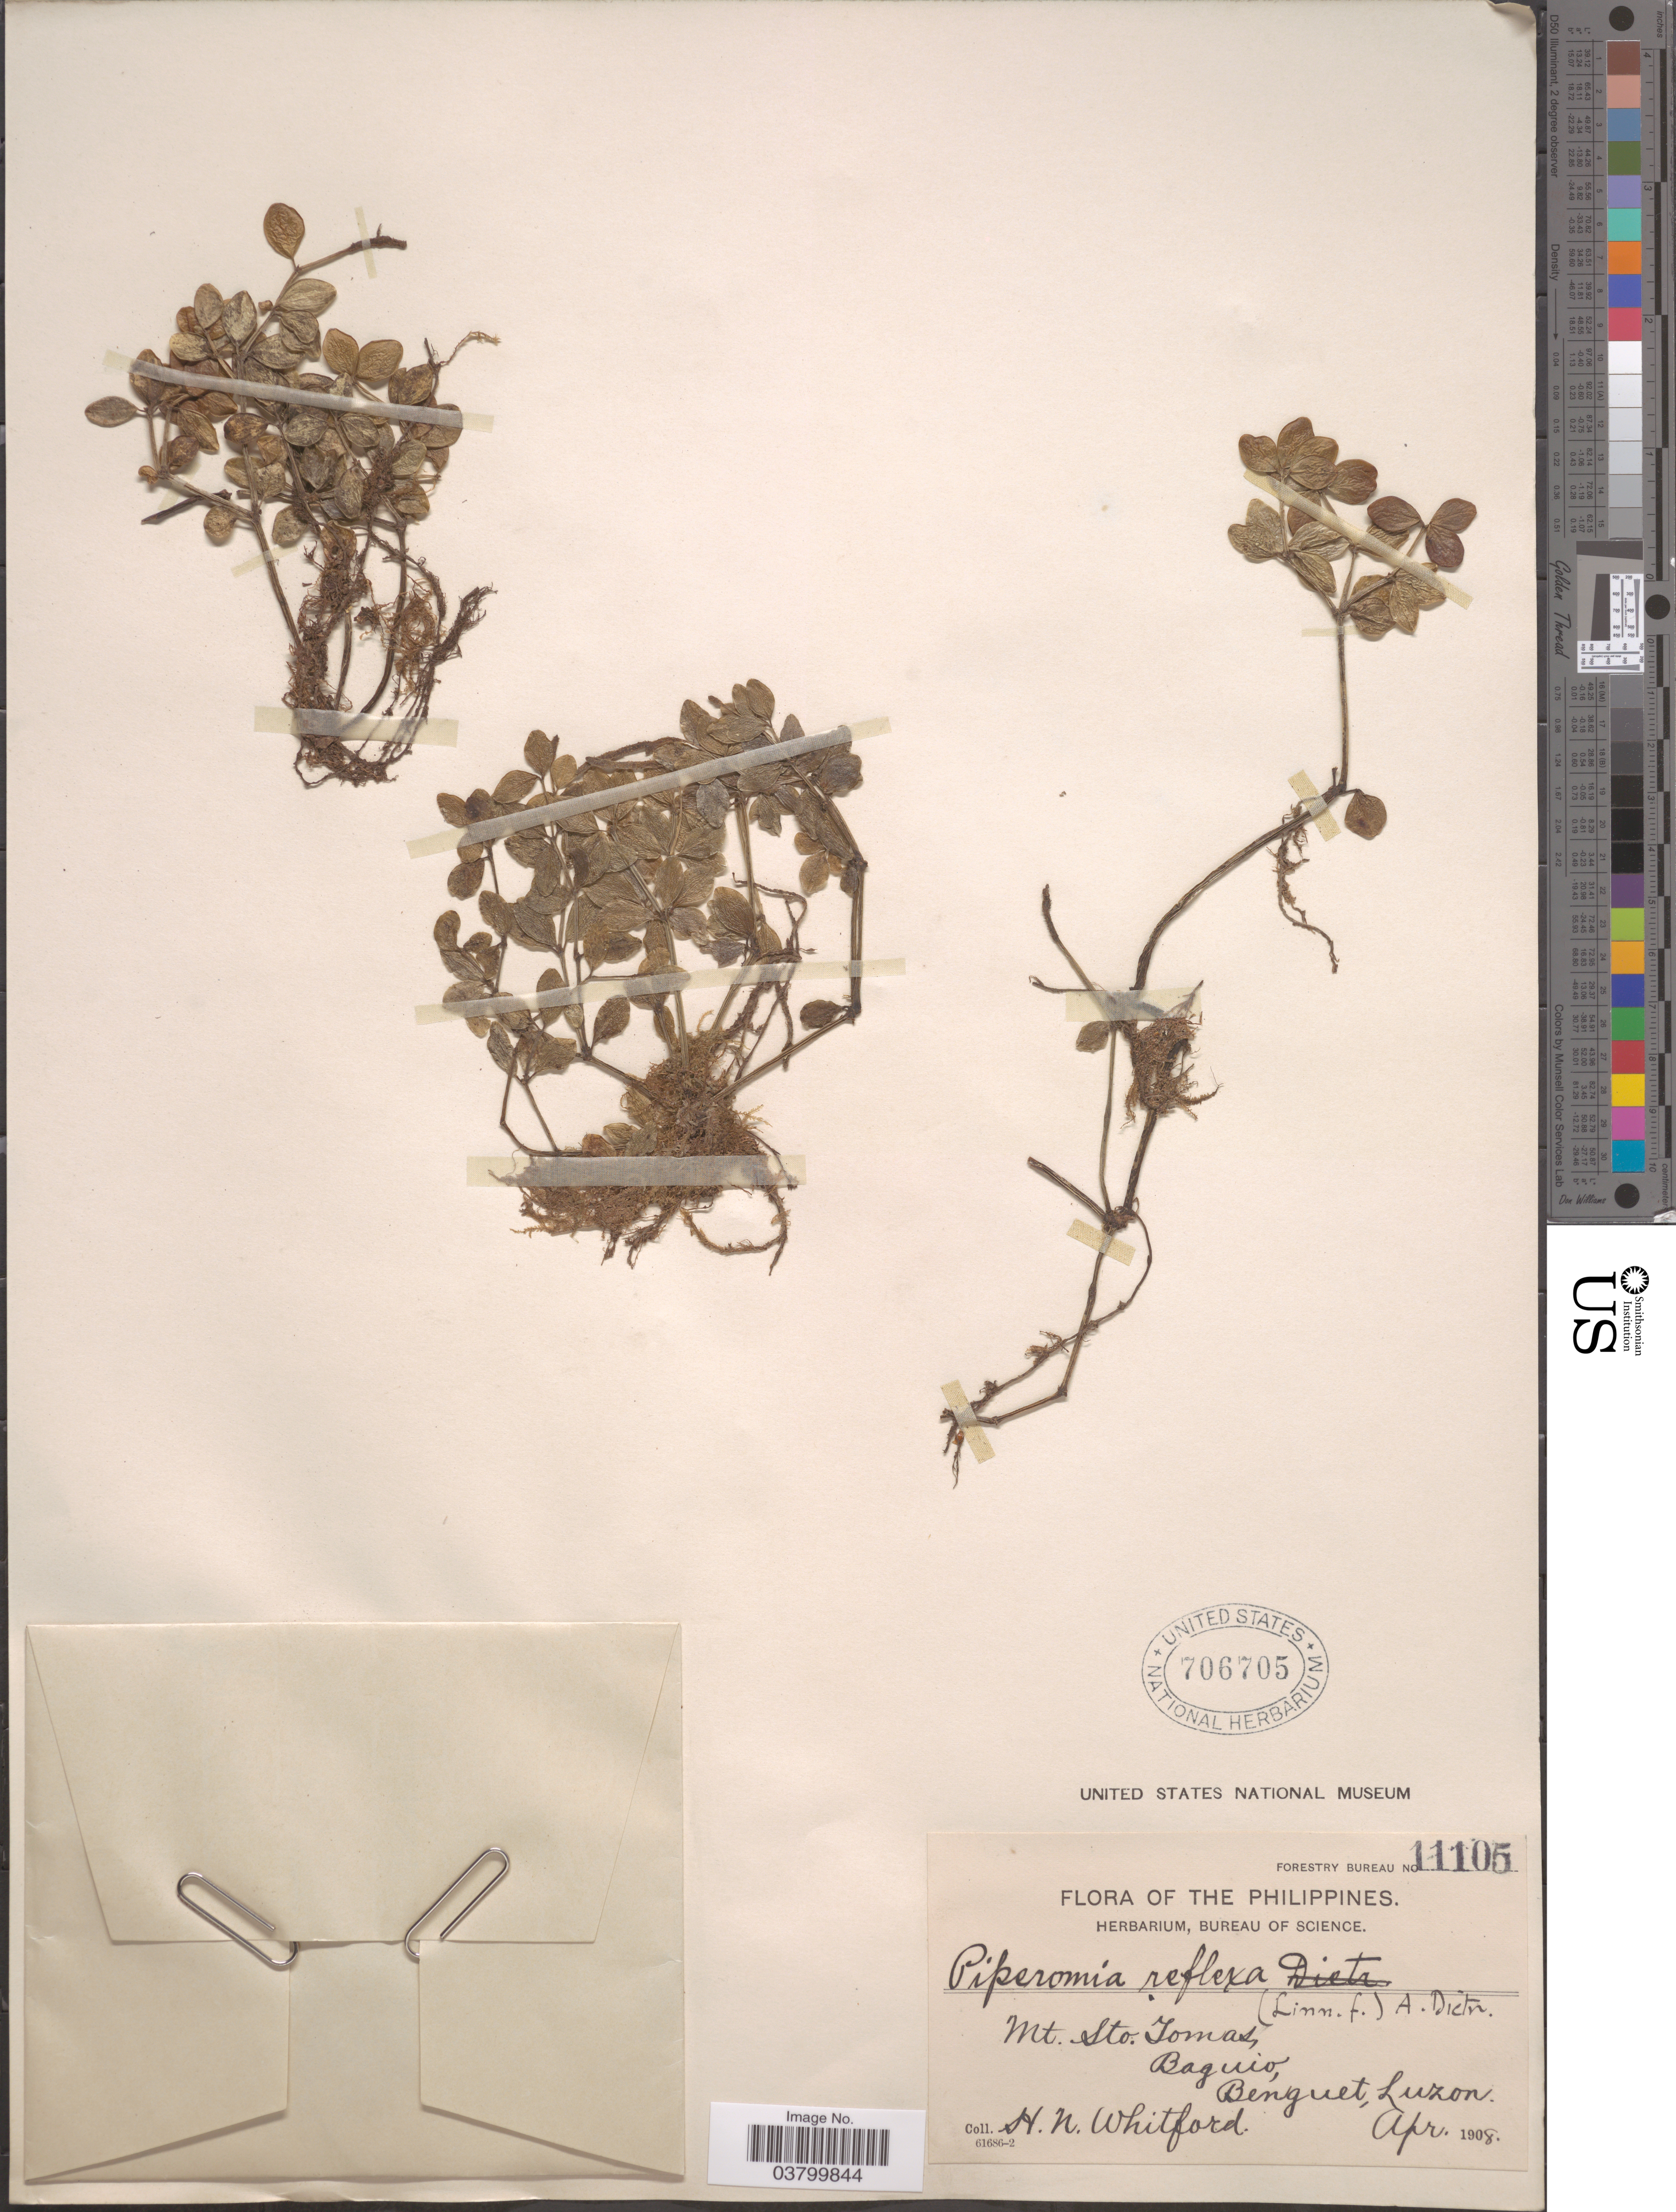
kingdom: Plantae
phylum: Tracheophyta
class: Magnoliopsida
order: Piperales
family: Piperaceae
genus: Peperomia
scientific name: Peperomia reflexa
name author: (L. f.) A. Dietr.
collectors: H. N. Whitford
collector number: Forestry Bureau 11105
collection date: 1908-04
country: Philippines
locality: Mt. Sto. Tomas, Baguio, Benguet, Luzon.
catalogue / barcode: US 706705